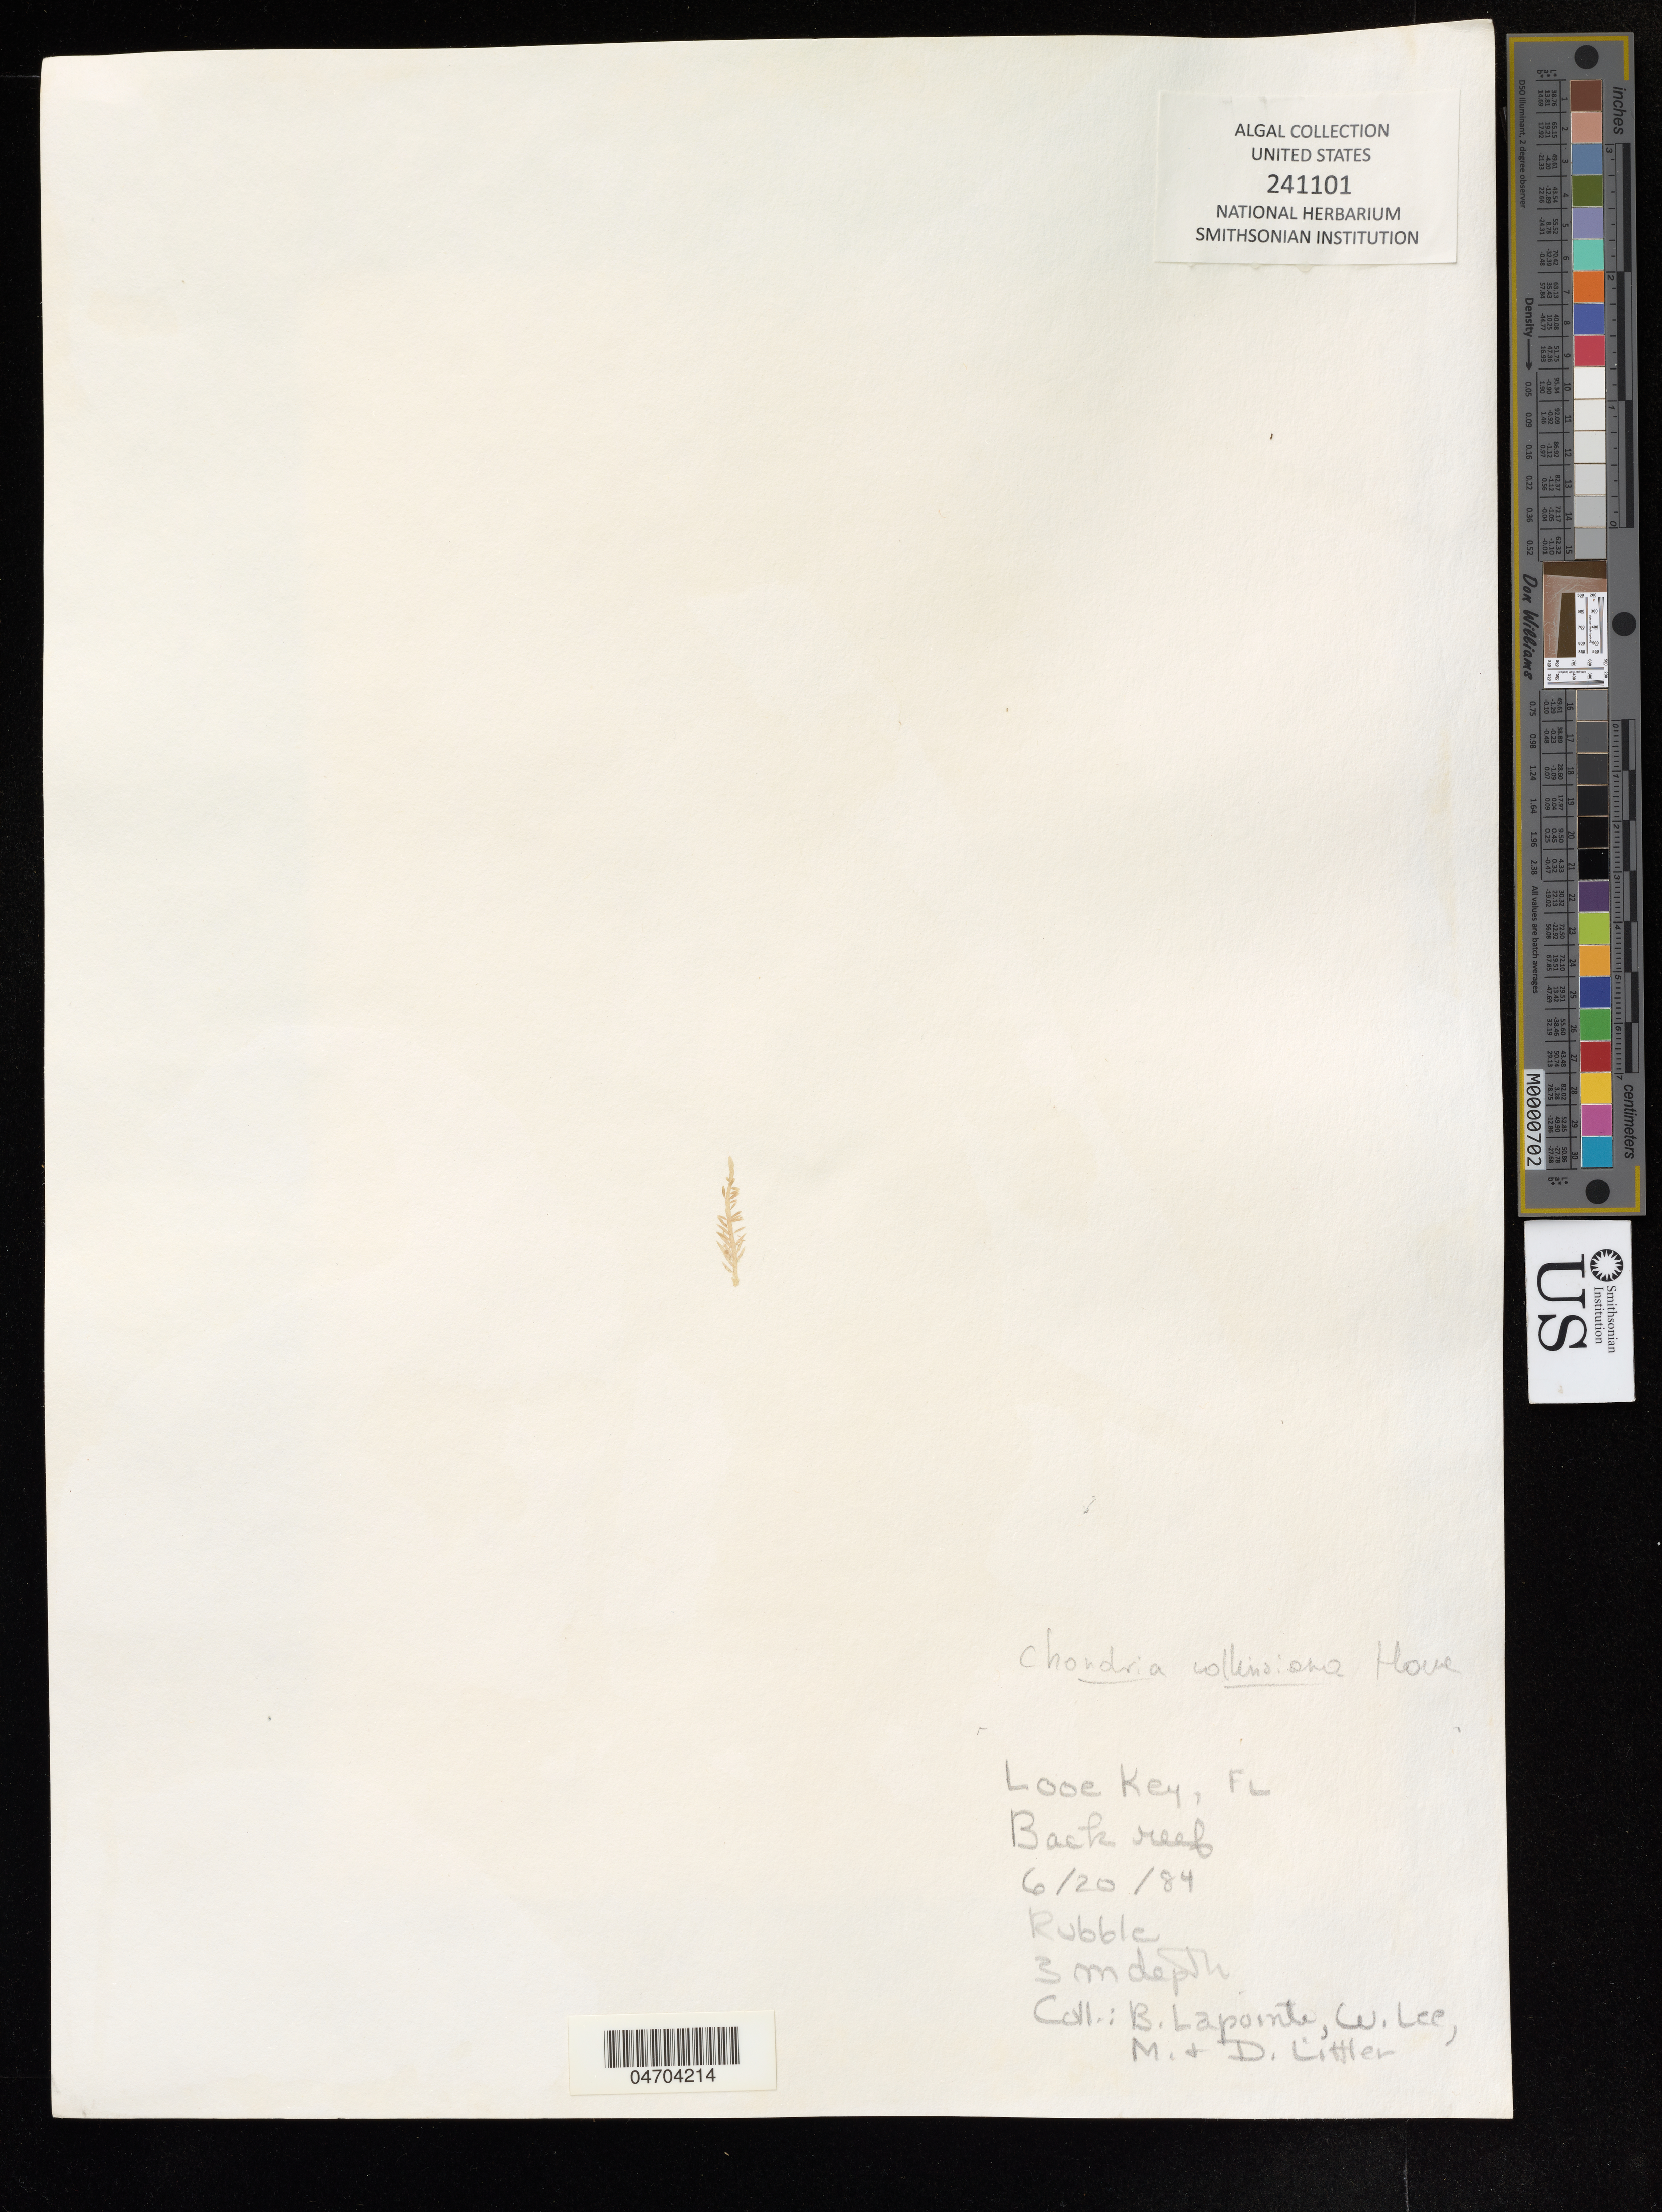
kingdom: Plantae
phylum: Rhodophyta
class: Florideophyceae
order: Ceramiales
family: Rhodomelaceae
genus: Chondria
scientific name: Chondria collinsiana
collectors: B. Lapointe, W. Lee & M. M. Littler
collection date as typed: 6 Feb84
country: United States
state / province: Florida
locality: Looe Key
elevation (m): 3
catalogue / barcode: US 241101